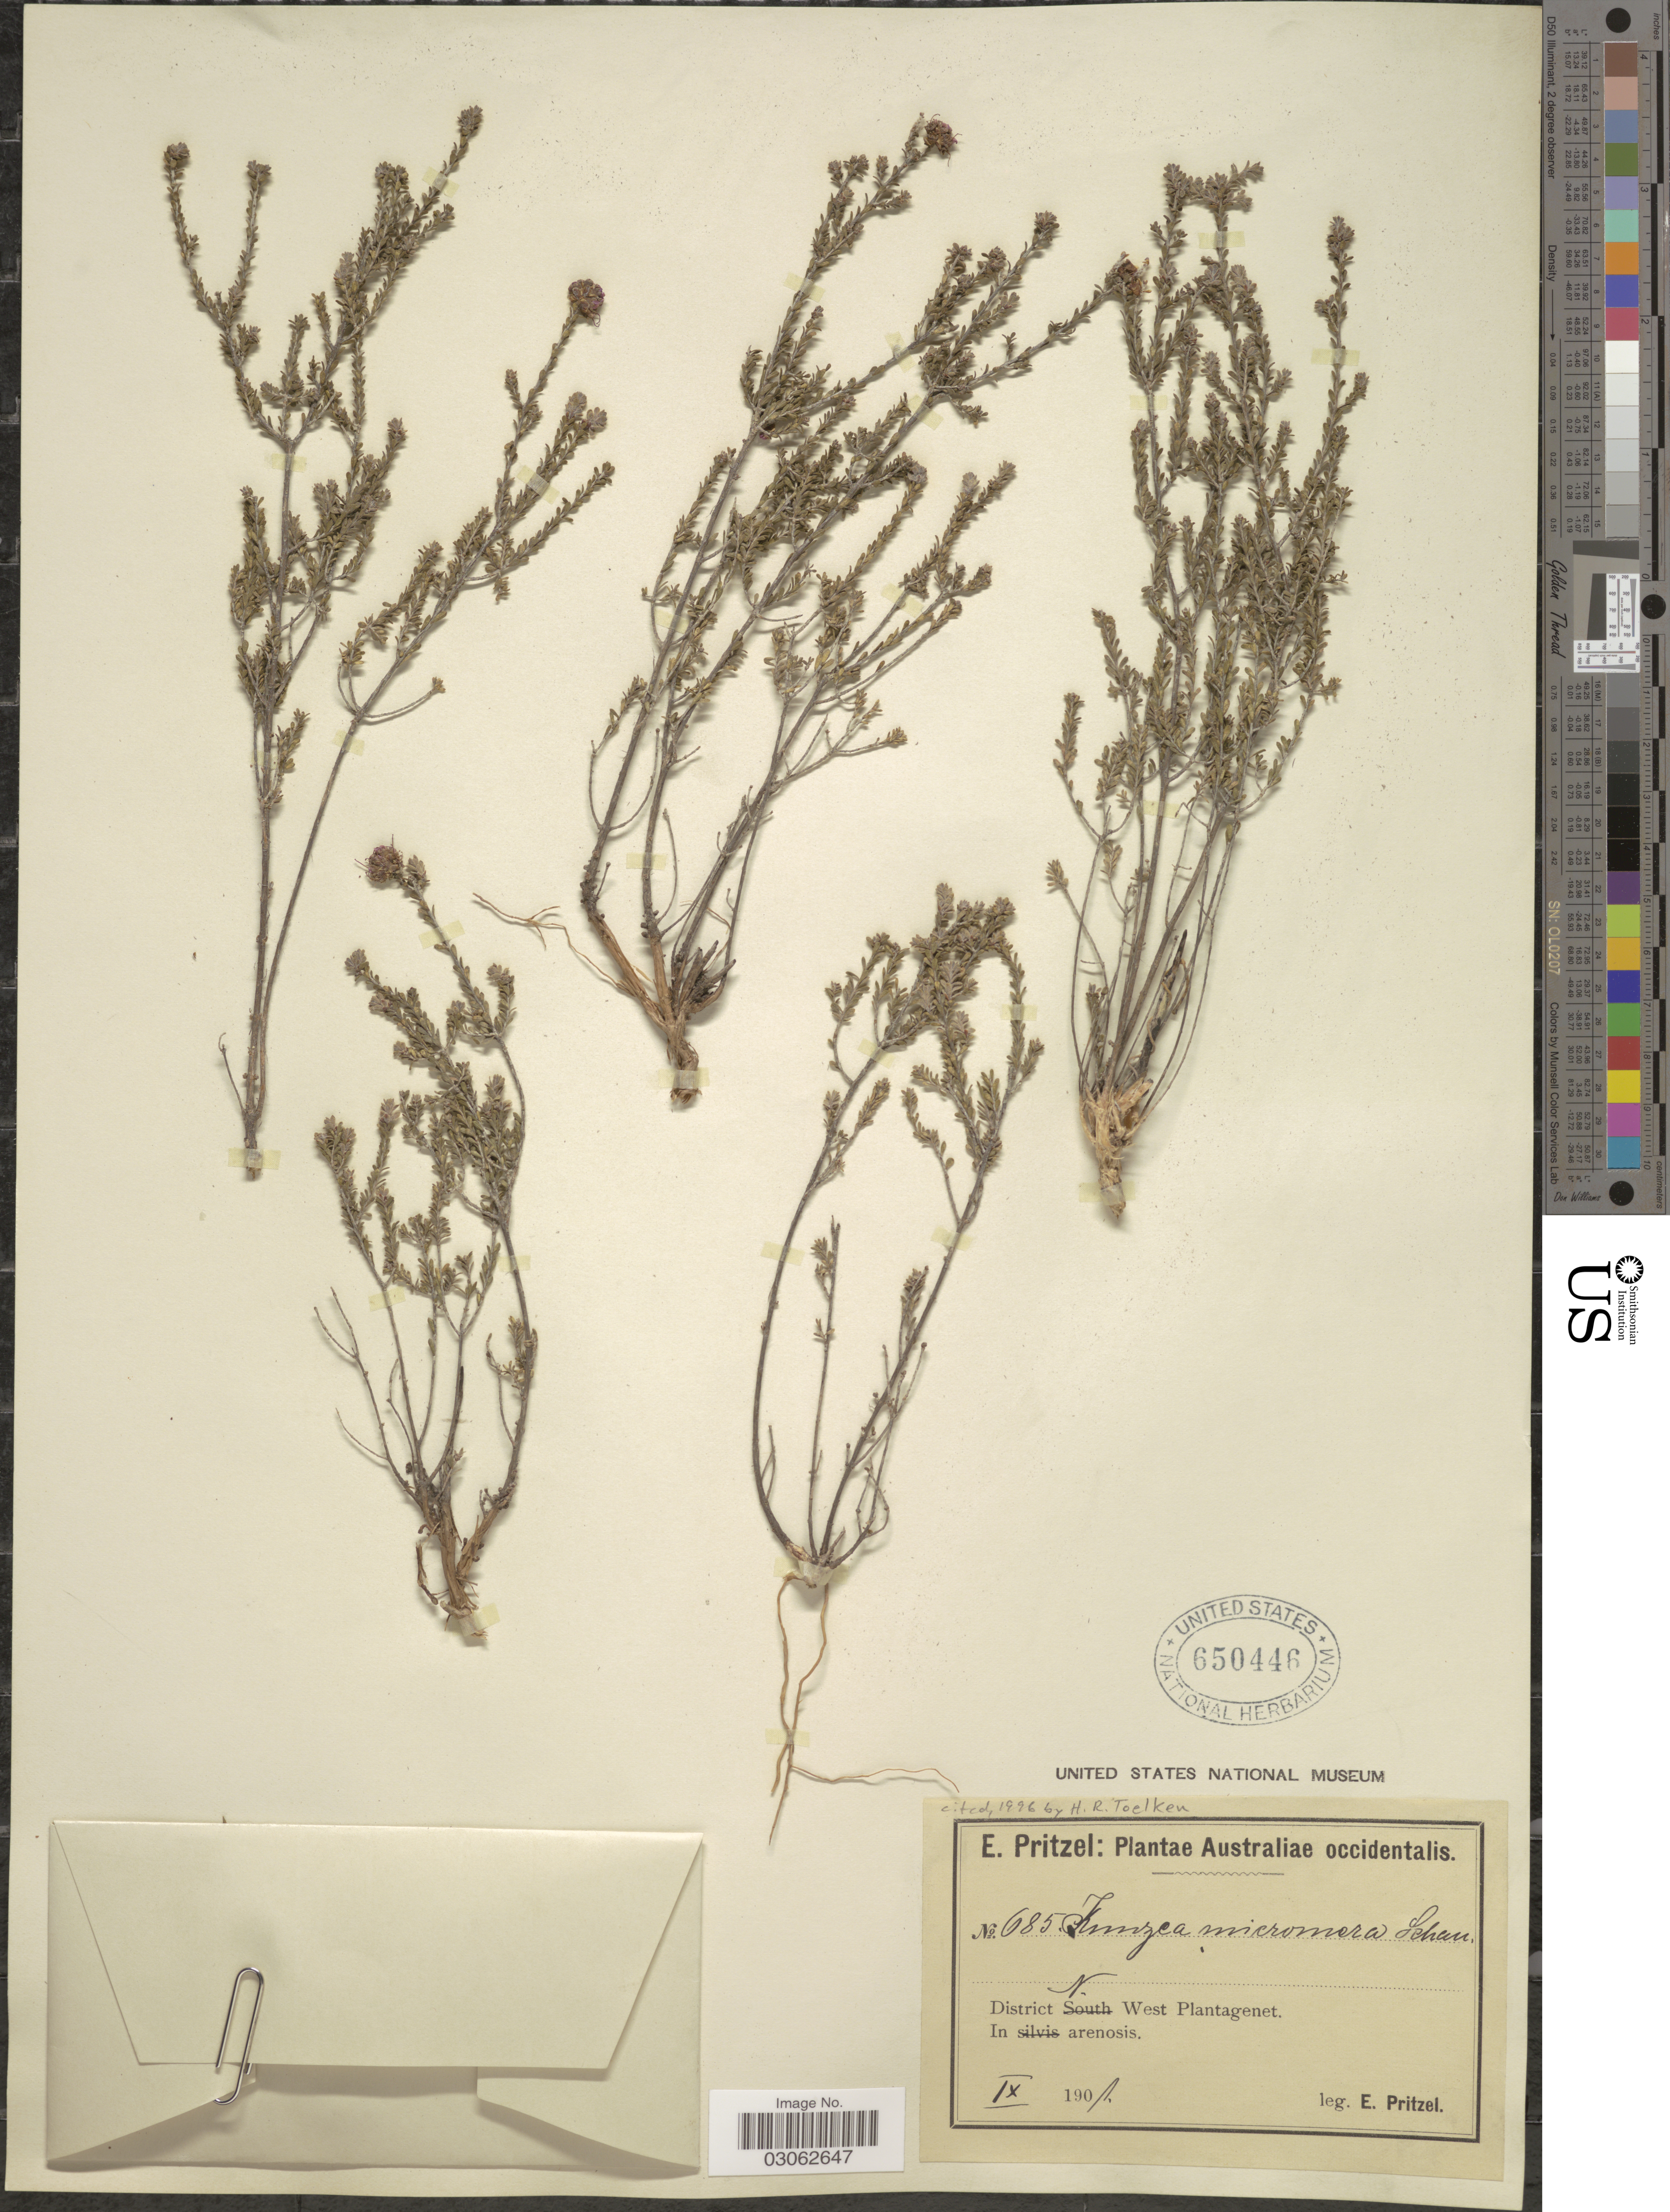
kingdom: Plantae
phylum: Tracheophyta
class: Magnoliopsida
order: Myrtales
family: Myrtaceae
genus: Kunzea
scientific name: Kunzea micromera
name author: Schauer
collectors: E. G. Pritzel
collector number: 685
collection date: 1901-09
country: Australia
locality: Australiae occidentalis. District N. West Plantagenet.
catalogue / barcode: US 650446